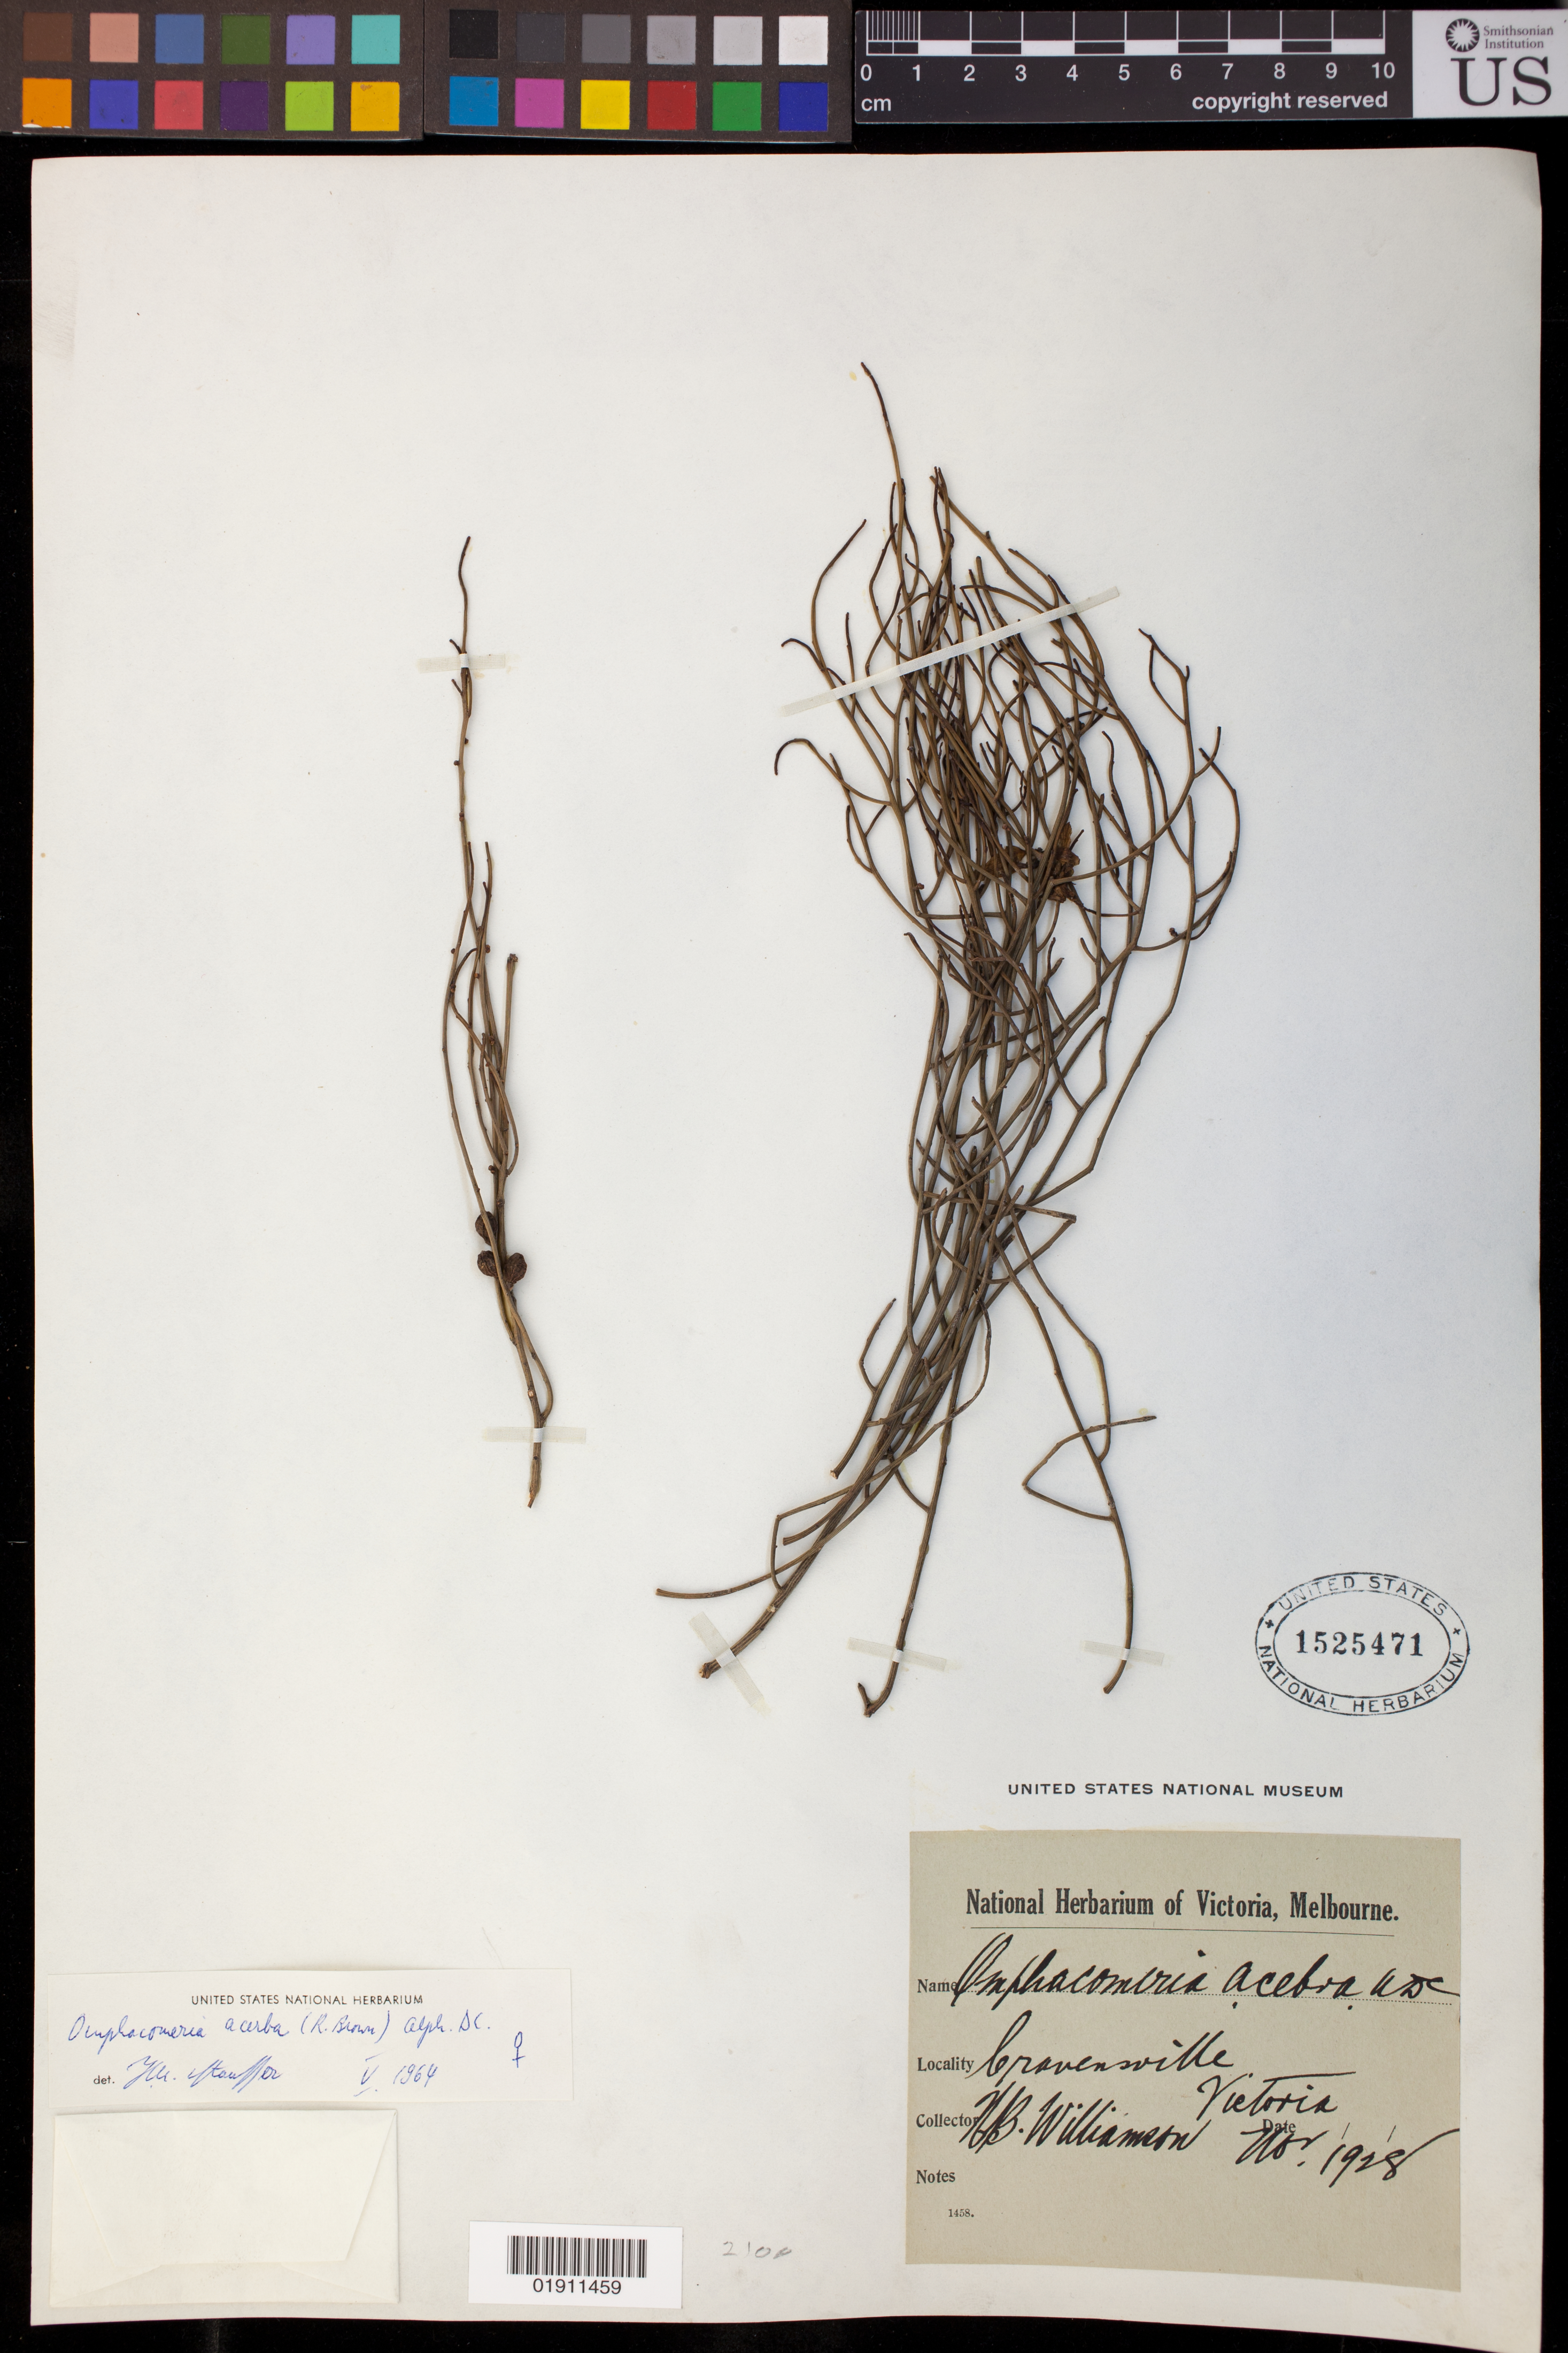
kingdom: Plantae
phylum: Tracheophyta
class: Magnoliopsida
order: Santalales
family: Santalaceae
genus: Omphacomeria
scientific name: Omphacomeria acerba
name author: (R. Br.) A. DC.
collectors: H. Williamson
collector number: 1458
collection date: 1928-11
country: Australia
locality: Cravensville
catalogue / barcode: US 1525471